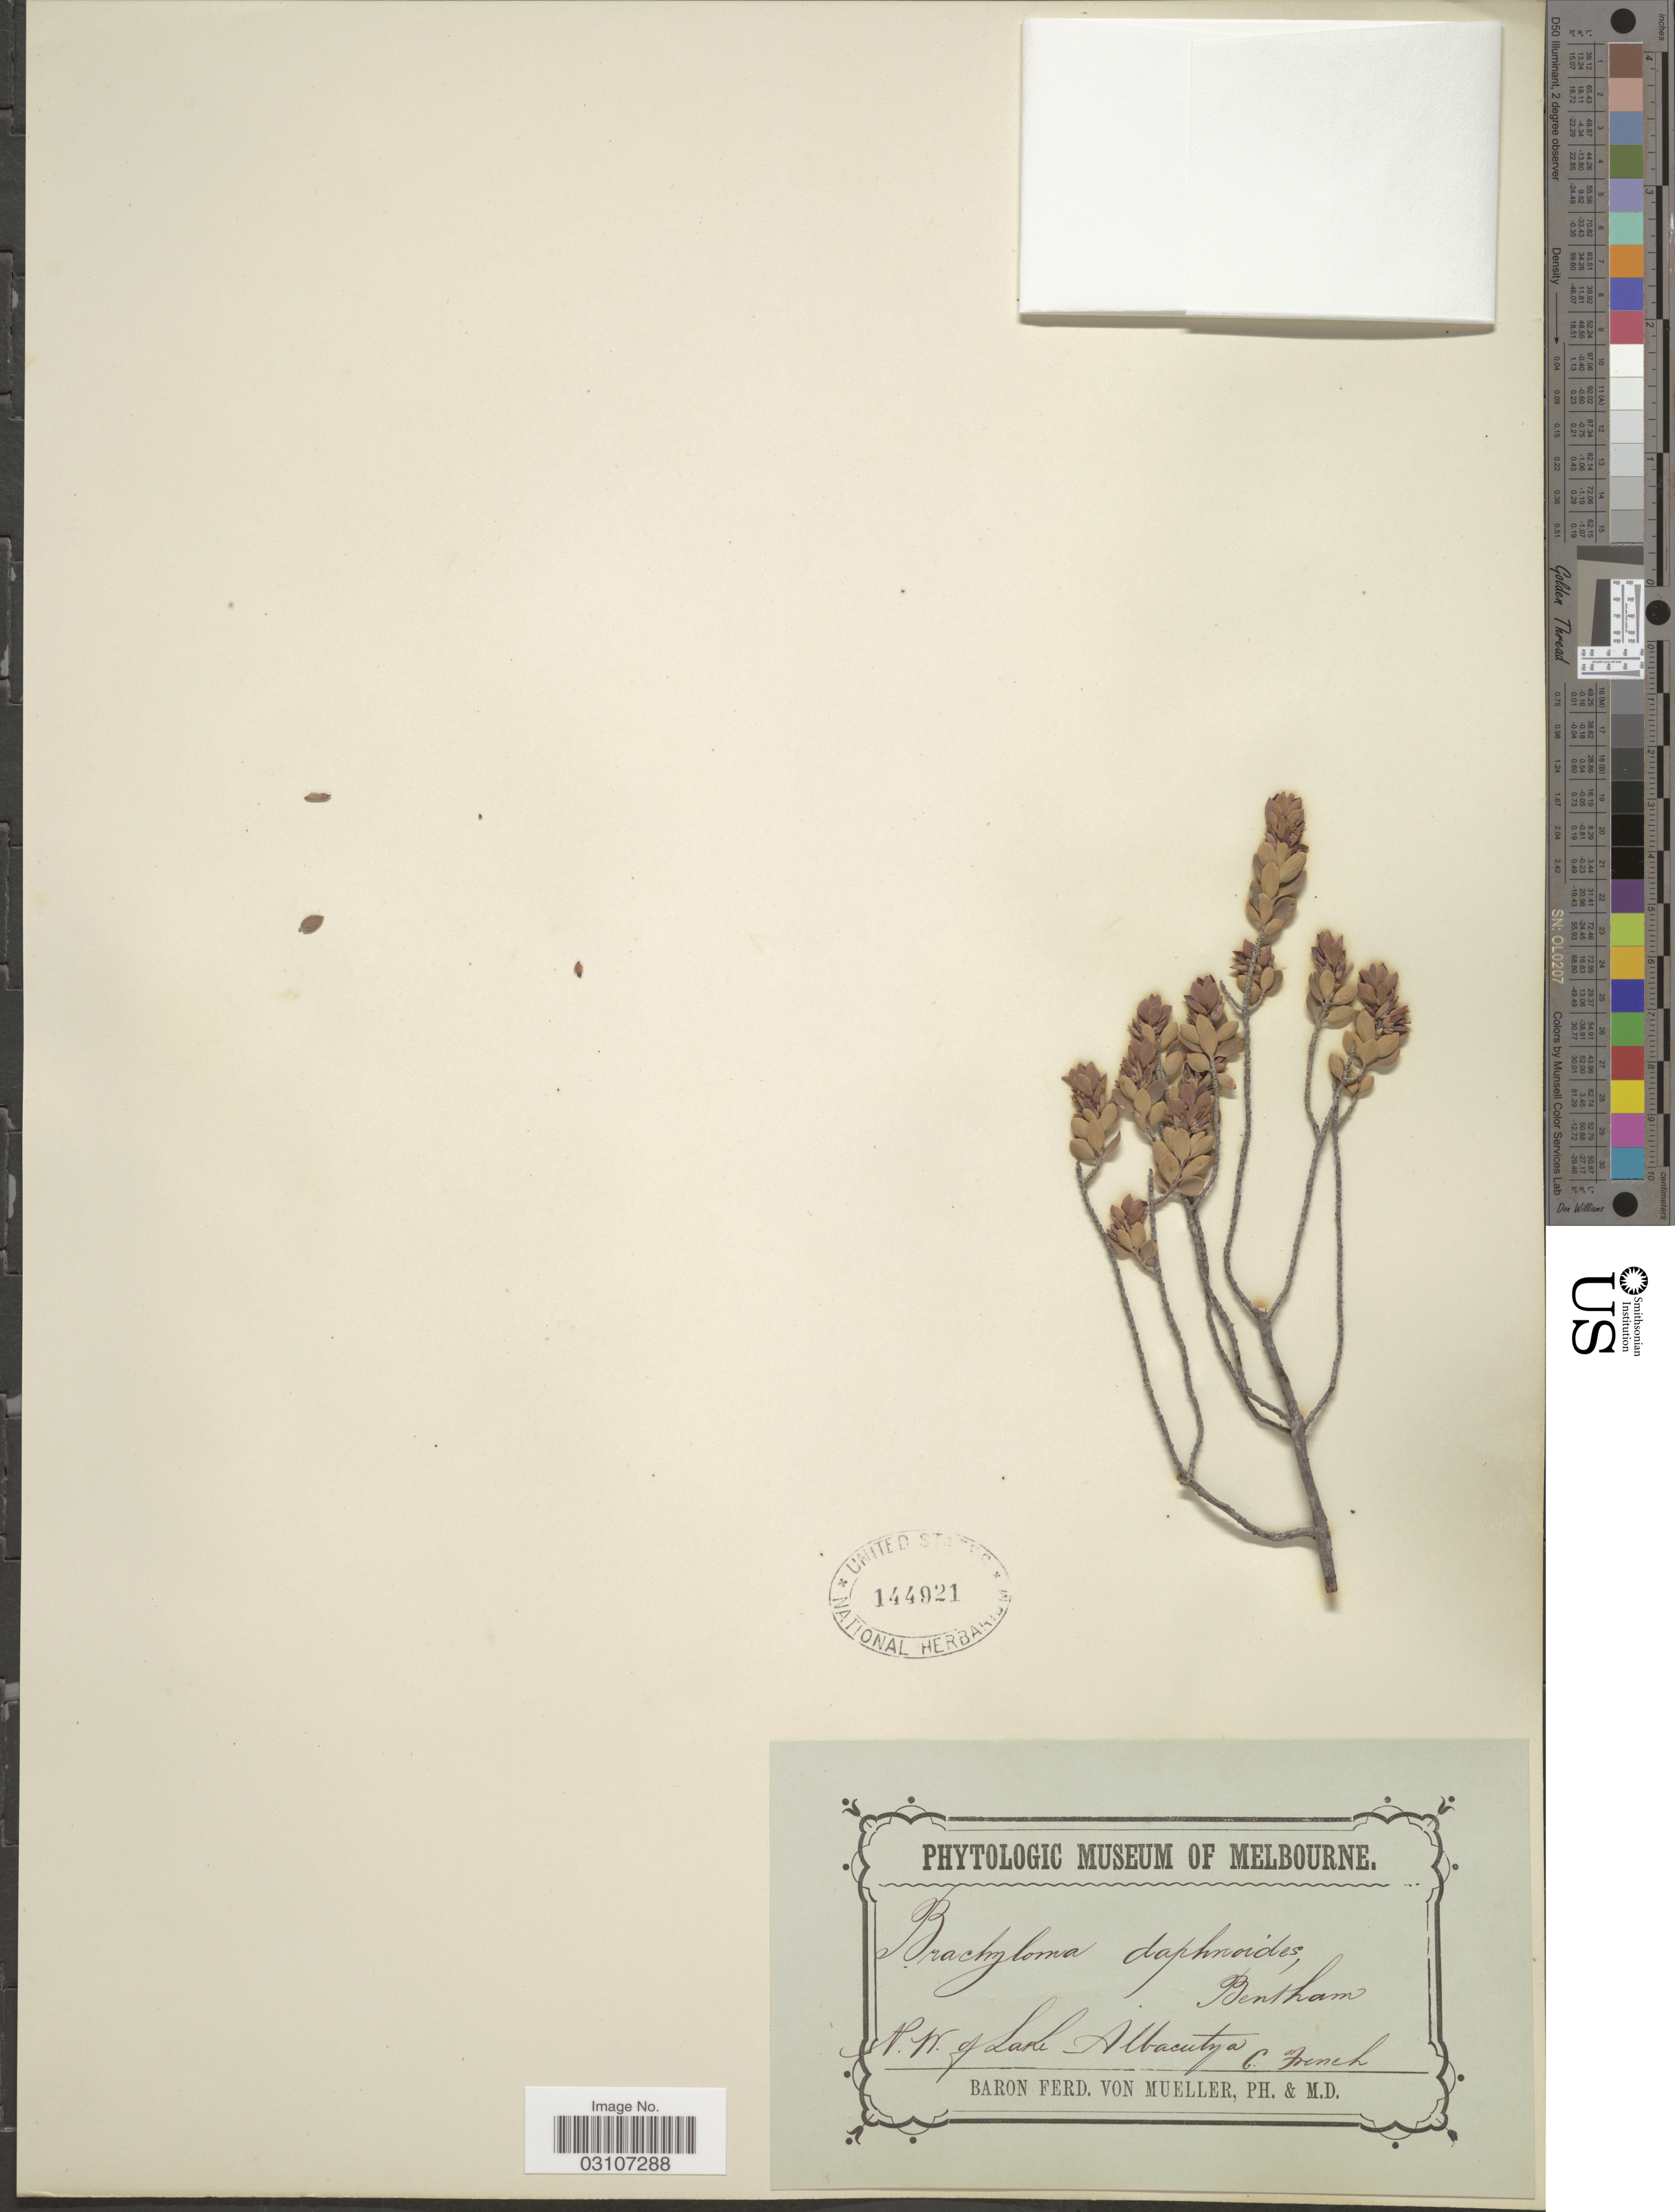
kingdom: Plantae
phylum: Tracheophyta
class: Magnoliopsida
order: Ericales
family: Ericaceae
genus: Brachyloma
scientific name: Brachyloma daphnoides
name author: (Sm.) Benth.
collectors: C. French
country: Australia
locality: N. W. of Lake Albacutya.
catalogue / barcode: US 144921